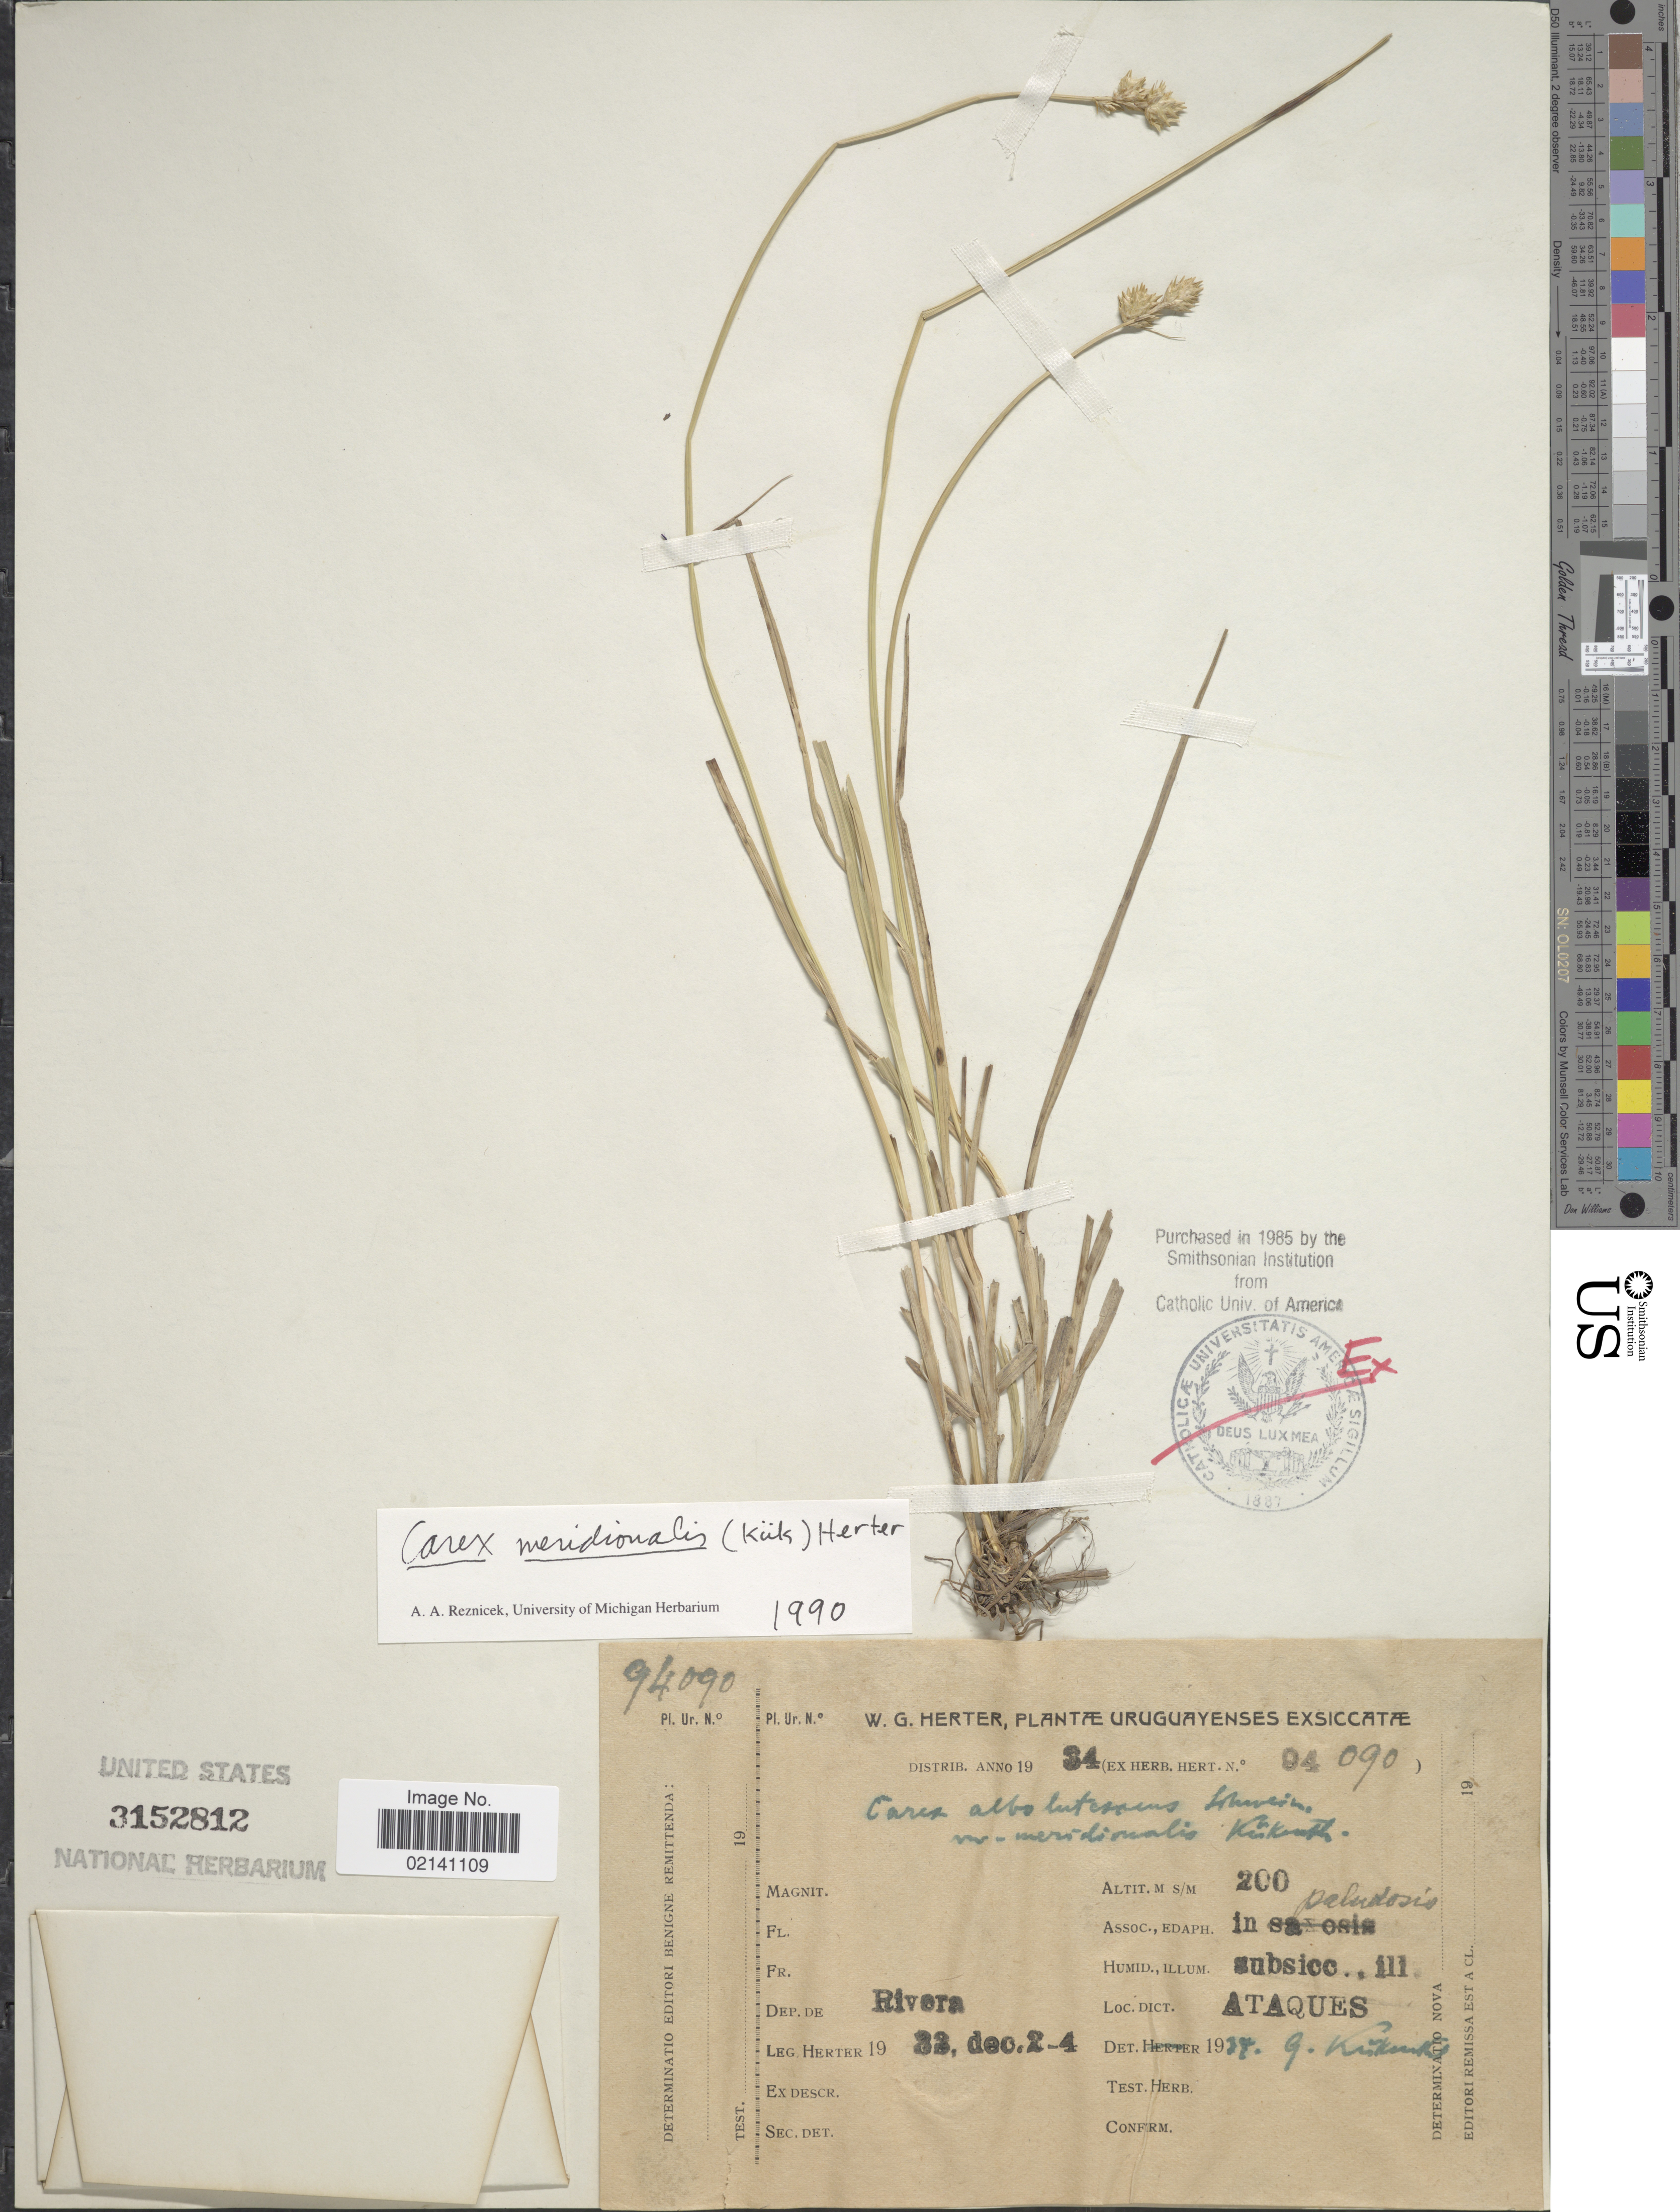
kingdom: Plantae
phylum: Tracheophyta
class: Liliopsida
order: Poales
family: Cyperaceae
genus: Carex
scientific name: Carex meridionalis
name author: (Kük.) Herter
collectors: W. G. Herter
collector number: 94090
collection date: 1933-12-02/1933-12-04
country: Uruguay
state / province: Rivera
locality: Dep. de Rivera, Ataques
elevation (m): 200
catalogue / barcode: US 3152812